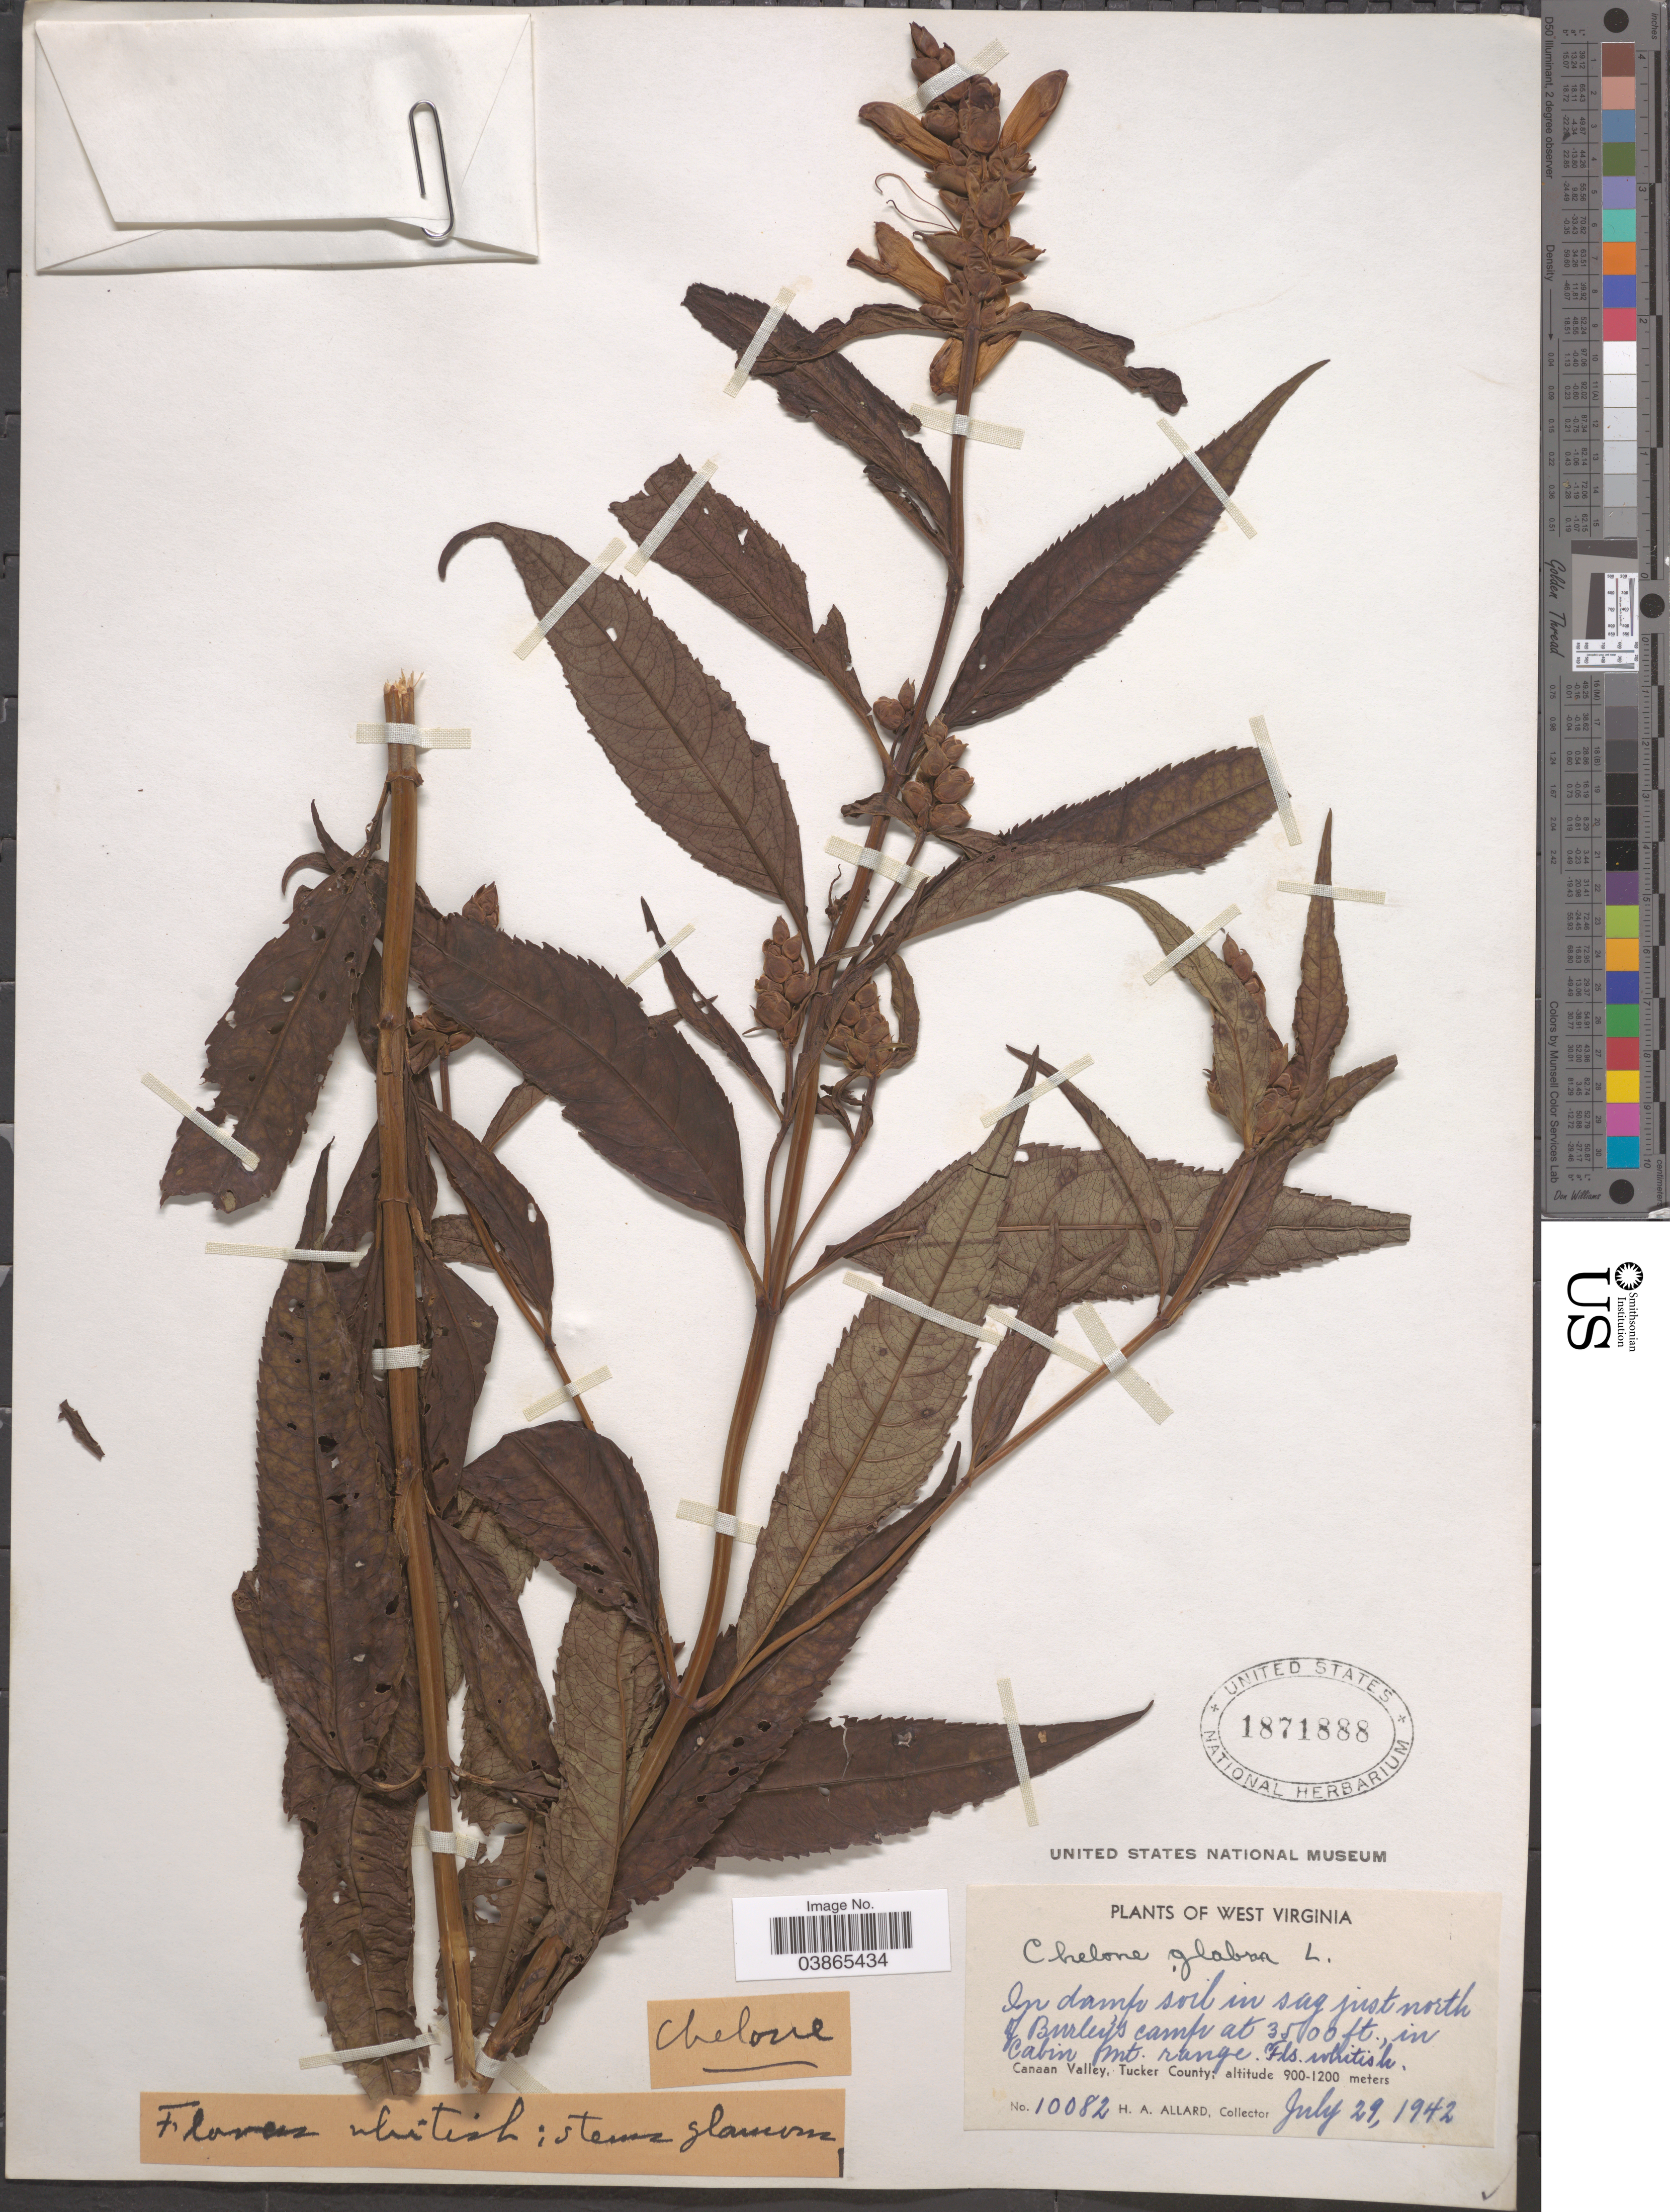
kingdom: Plantae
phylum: Tracheophyta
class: Magnoliopsida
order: Lamiales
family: Plantaginaceae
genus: Chelone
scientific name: Chelone glabra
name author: L.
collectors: H. A. Allard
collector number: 10082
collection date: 1942-07-29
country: United States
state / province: West Virginia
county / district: Tucker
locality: Just north of Burley's camp, in Cabin mt. range. Canaan Valley, Tucker County.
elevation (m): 900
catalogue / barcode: US 1871888